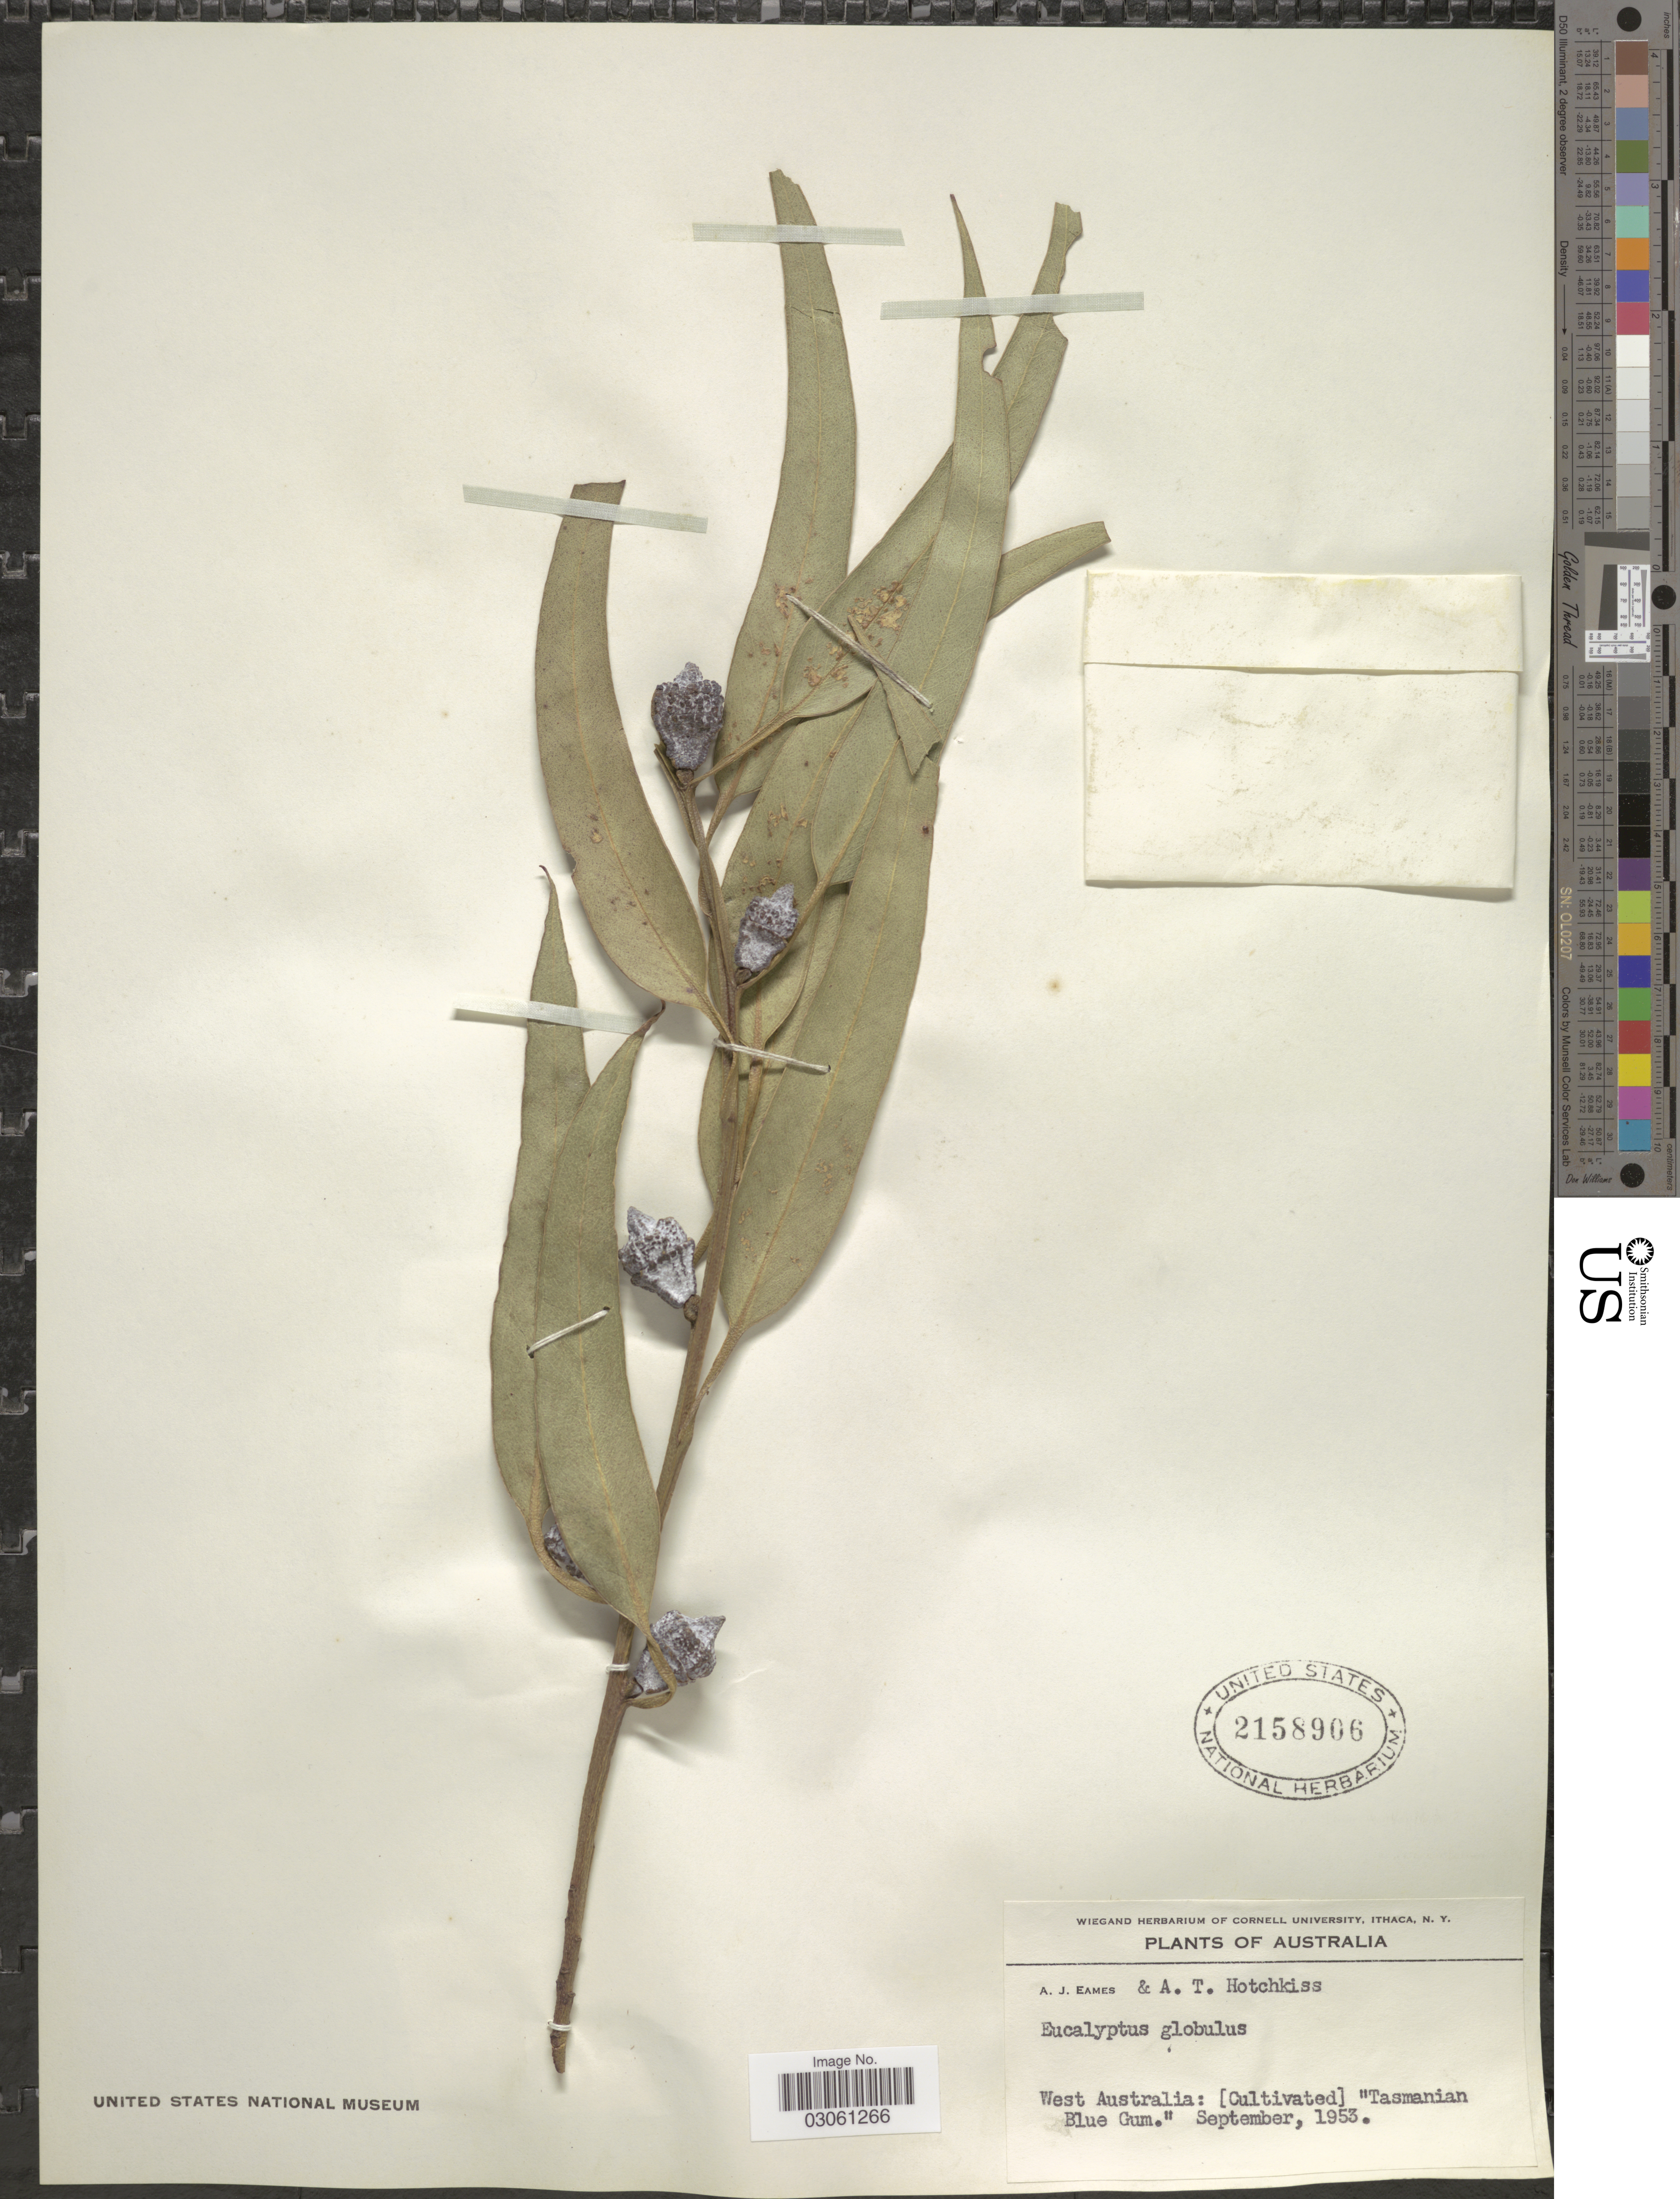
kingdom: Plantae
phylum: Tracheophyta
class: Magnoliopsida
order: Myrtales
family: Myrtaceae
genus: Eucalyptus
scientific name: Eucalyptus globulus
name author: Labill.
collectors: A. J. Eames & A. Hotchkiss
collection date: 1953-09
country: Australia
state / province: Western Australia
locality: West Australia: [cultivated] "Tasmanian Blue Gum."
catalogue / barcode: US 2158906